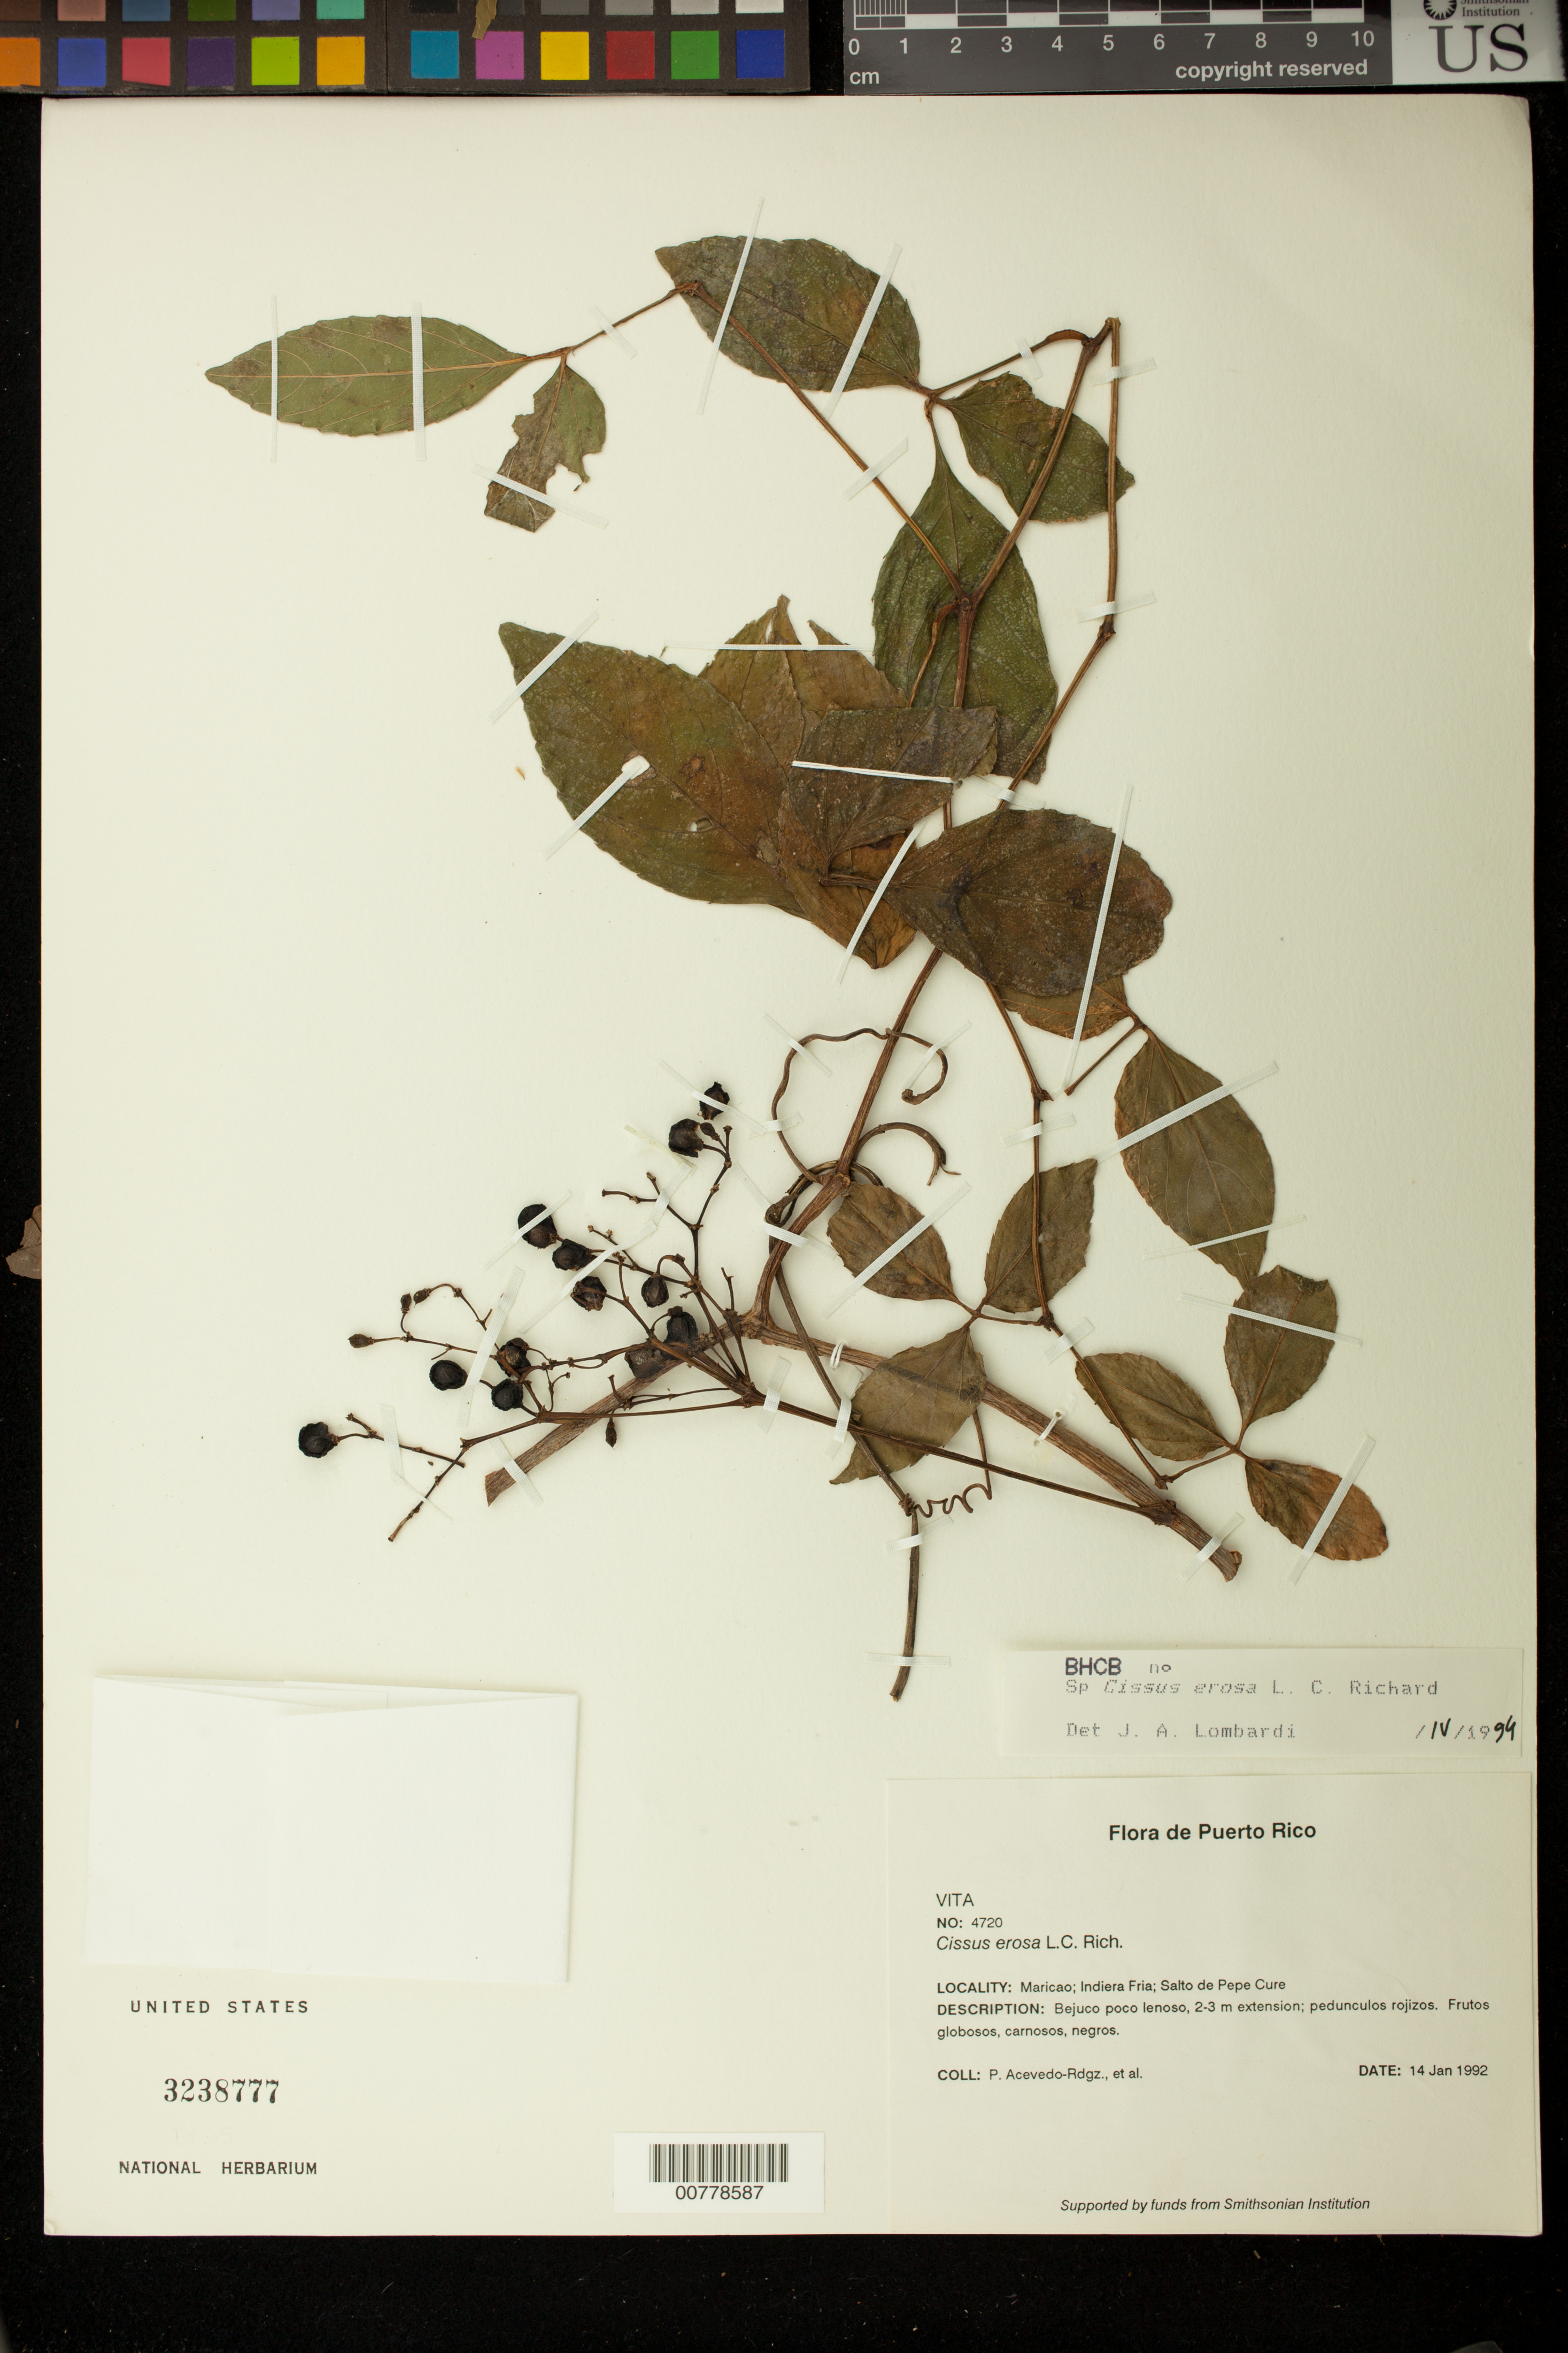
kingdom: Plantae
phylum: Tracheophyta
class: Magnoliopsida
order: Vitales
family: Vitaceae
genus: Cissus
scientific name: Cissus erosa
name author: Rich.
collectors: P. Acevedo-Rodr.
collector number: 4720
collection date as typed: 14 Jan 1992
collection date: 1992-01-14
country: Puerto Rico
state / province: Maricao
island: Puerto Rico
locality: Maricao; Indiera Fria; Salto de Pepe Cure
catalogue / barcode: US 3238777